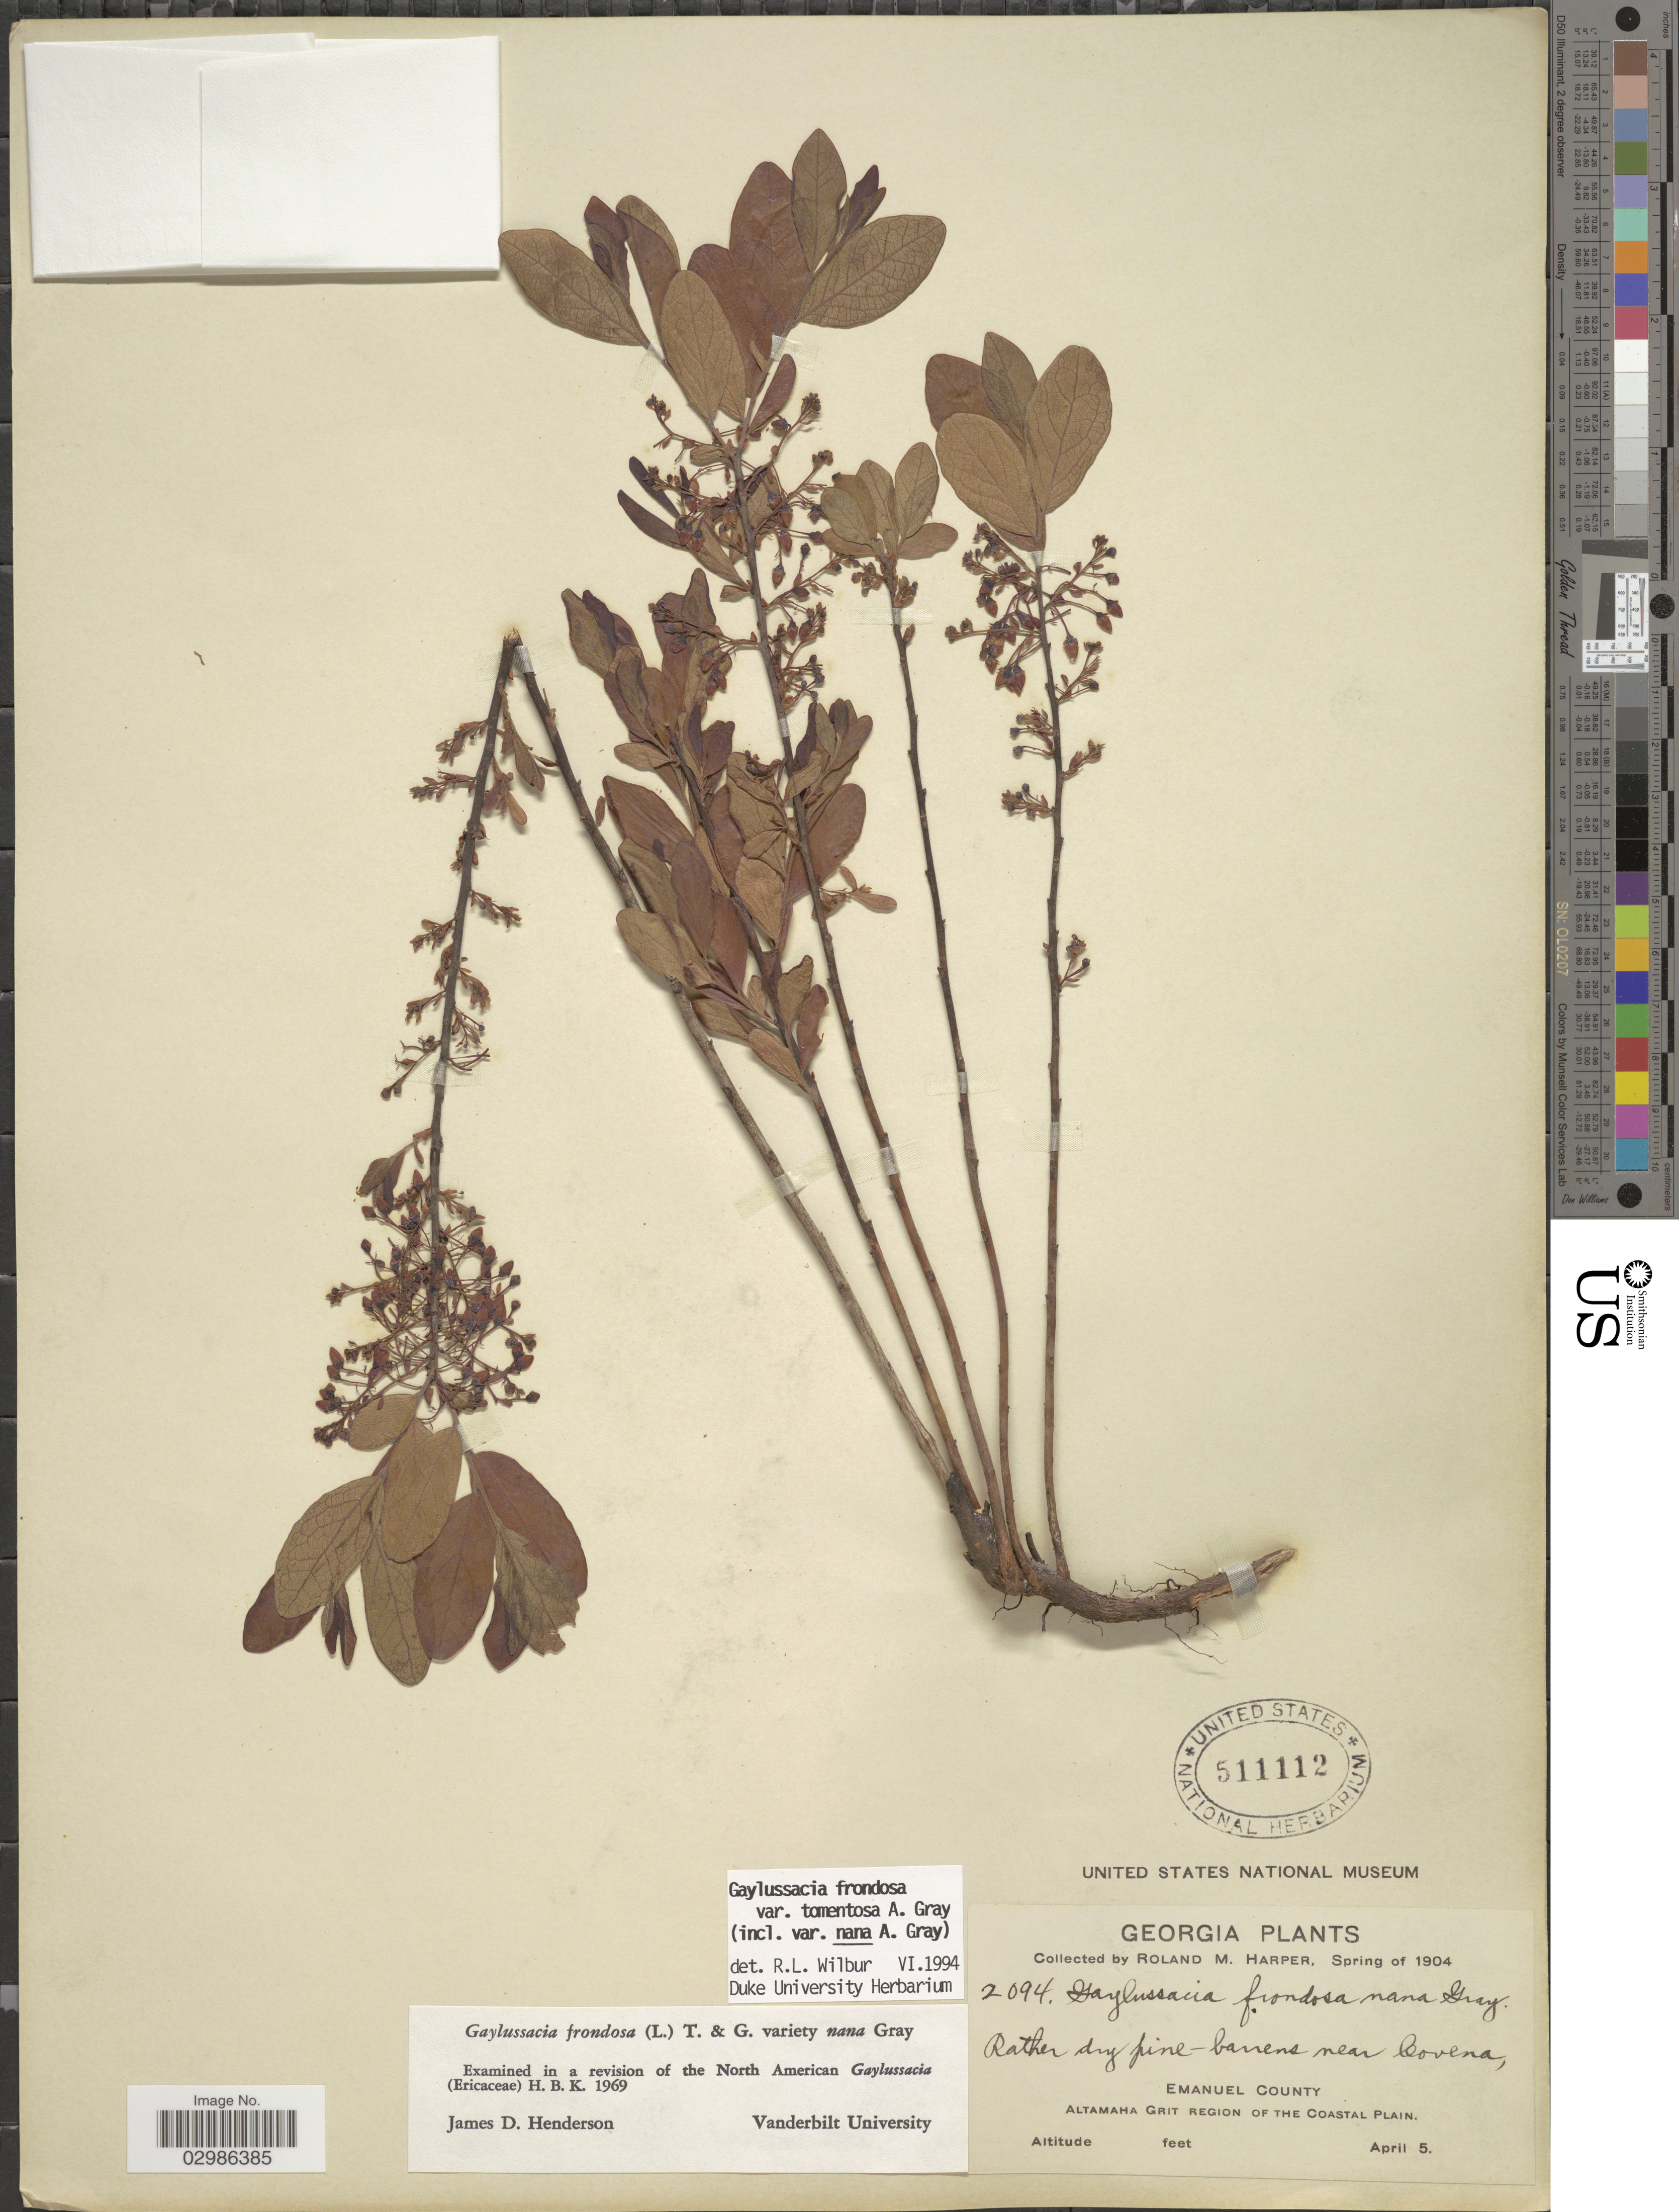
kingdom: Plantae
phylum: Tracheophyta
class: Magnoliopsida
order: Ericales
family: Ericaceae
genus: Gaylussacia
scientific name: Gaylussacia frondosa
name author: (L.) Torr. & A. Gray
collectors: R. M. Harper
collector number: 2094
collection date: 1904-04-05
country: United States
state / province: Georgia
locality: Rather dry pine-barrens near Covena, Emanuel County, Altamaha Grit Region of the Coastal Plain.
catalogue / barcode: US 511112